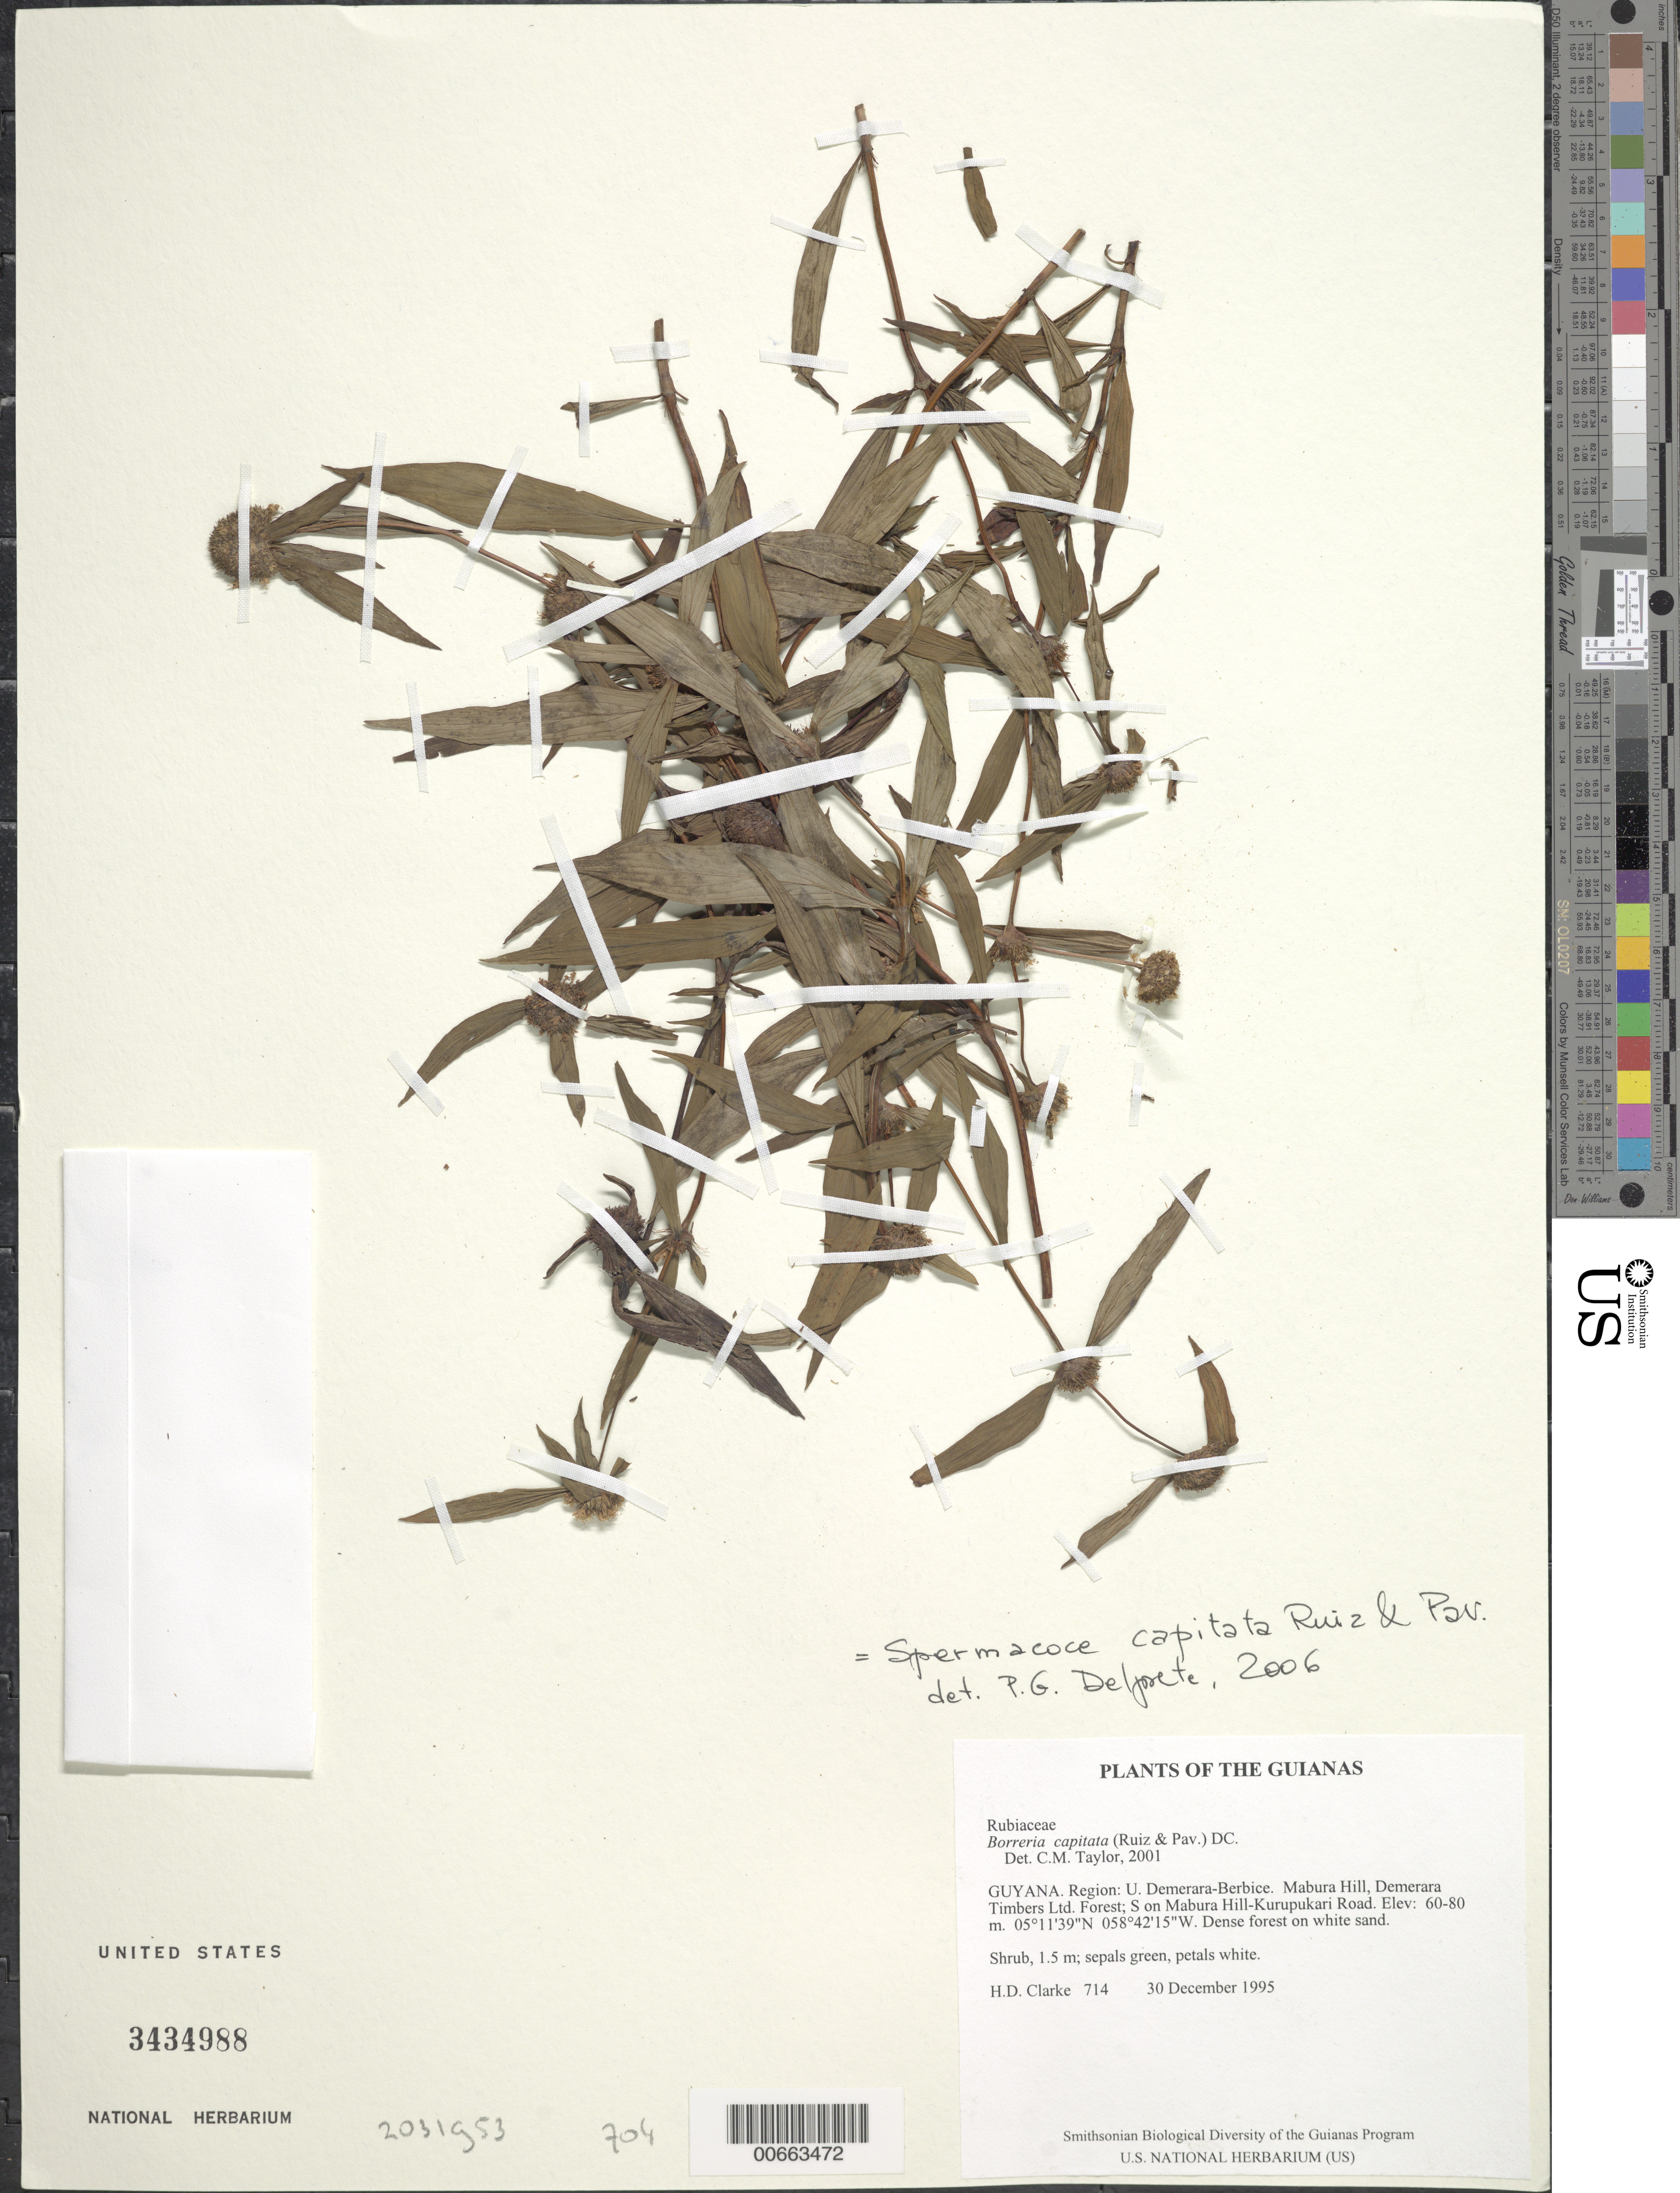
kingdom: Plantae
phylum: Tracheophyta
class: Magnoliopsida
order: Gentianales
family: Rubiaceae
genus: Spermacoce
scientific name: Spermacoce capitata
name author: Ruiz & Pav.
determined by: Delprete, P. G., Herb. de Guyane Cay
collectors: H. D. Clarke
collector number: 714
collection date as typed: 30 December 1995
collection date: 1995-12-30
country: Guyana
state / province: U. Demerara-Berbice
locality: Mabura Hill, Demerara Timbers Ltd. Forest; S on Mabura Hill-Kurupukari Road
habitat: Dense forest on white sand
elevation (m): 60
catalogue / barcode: US 3434988